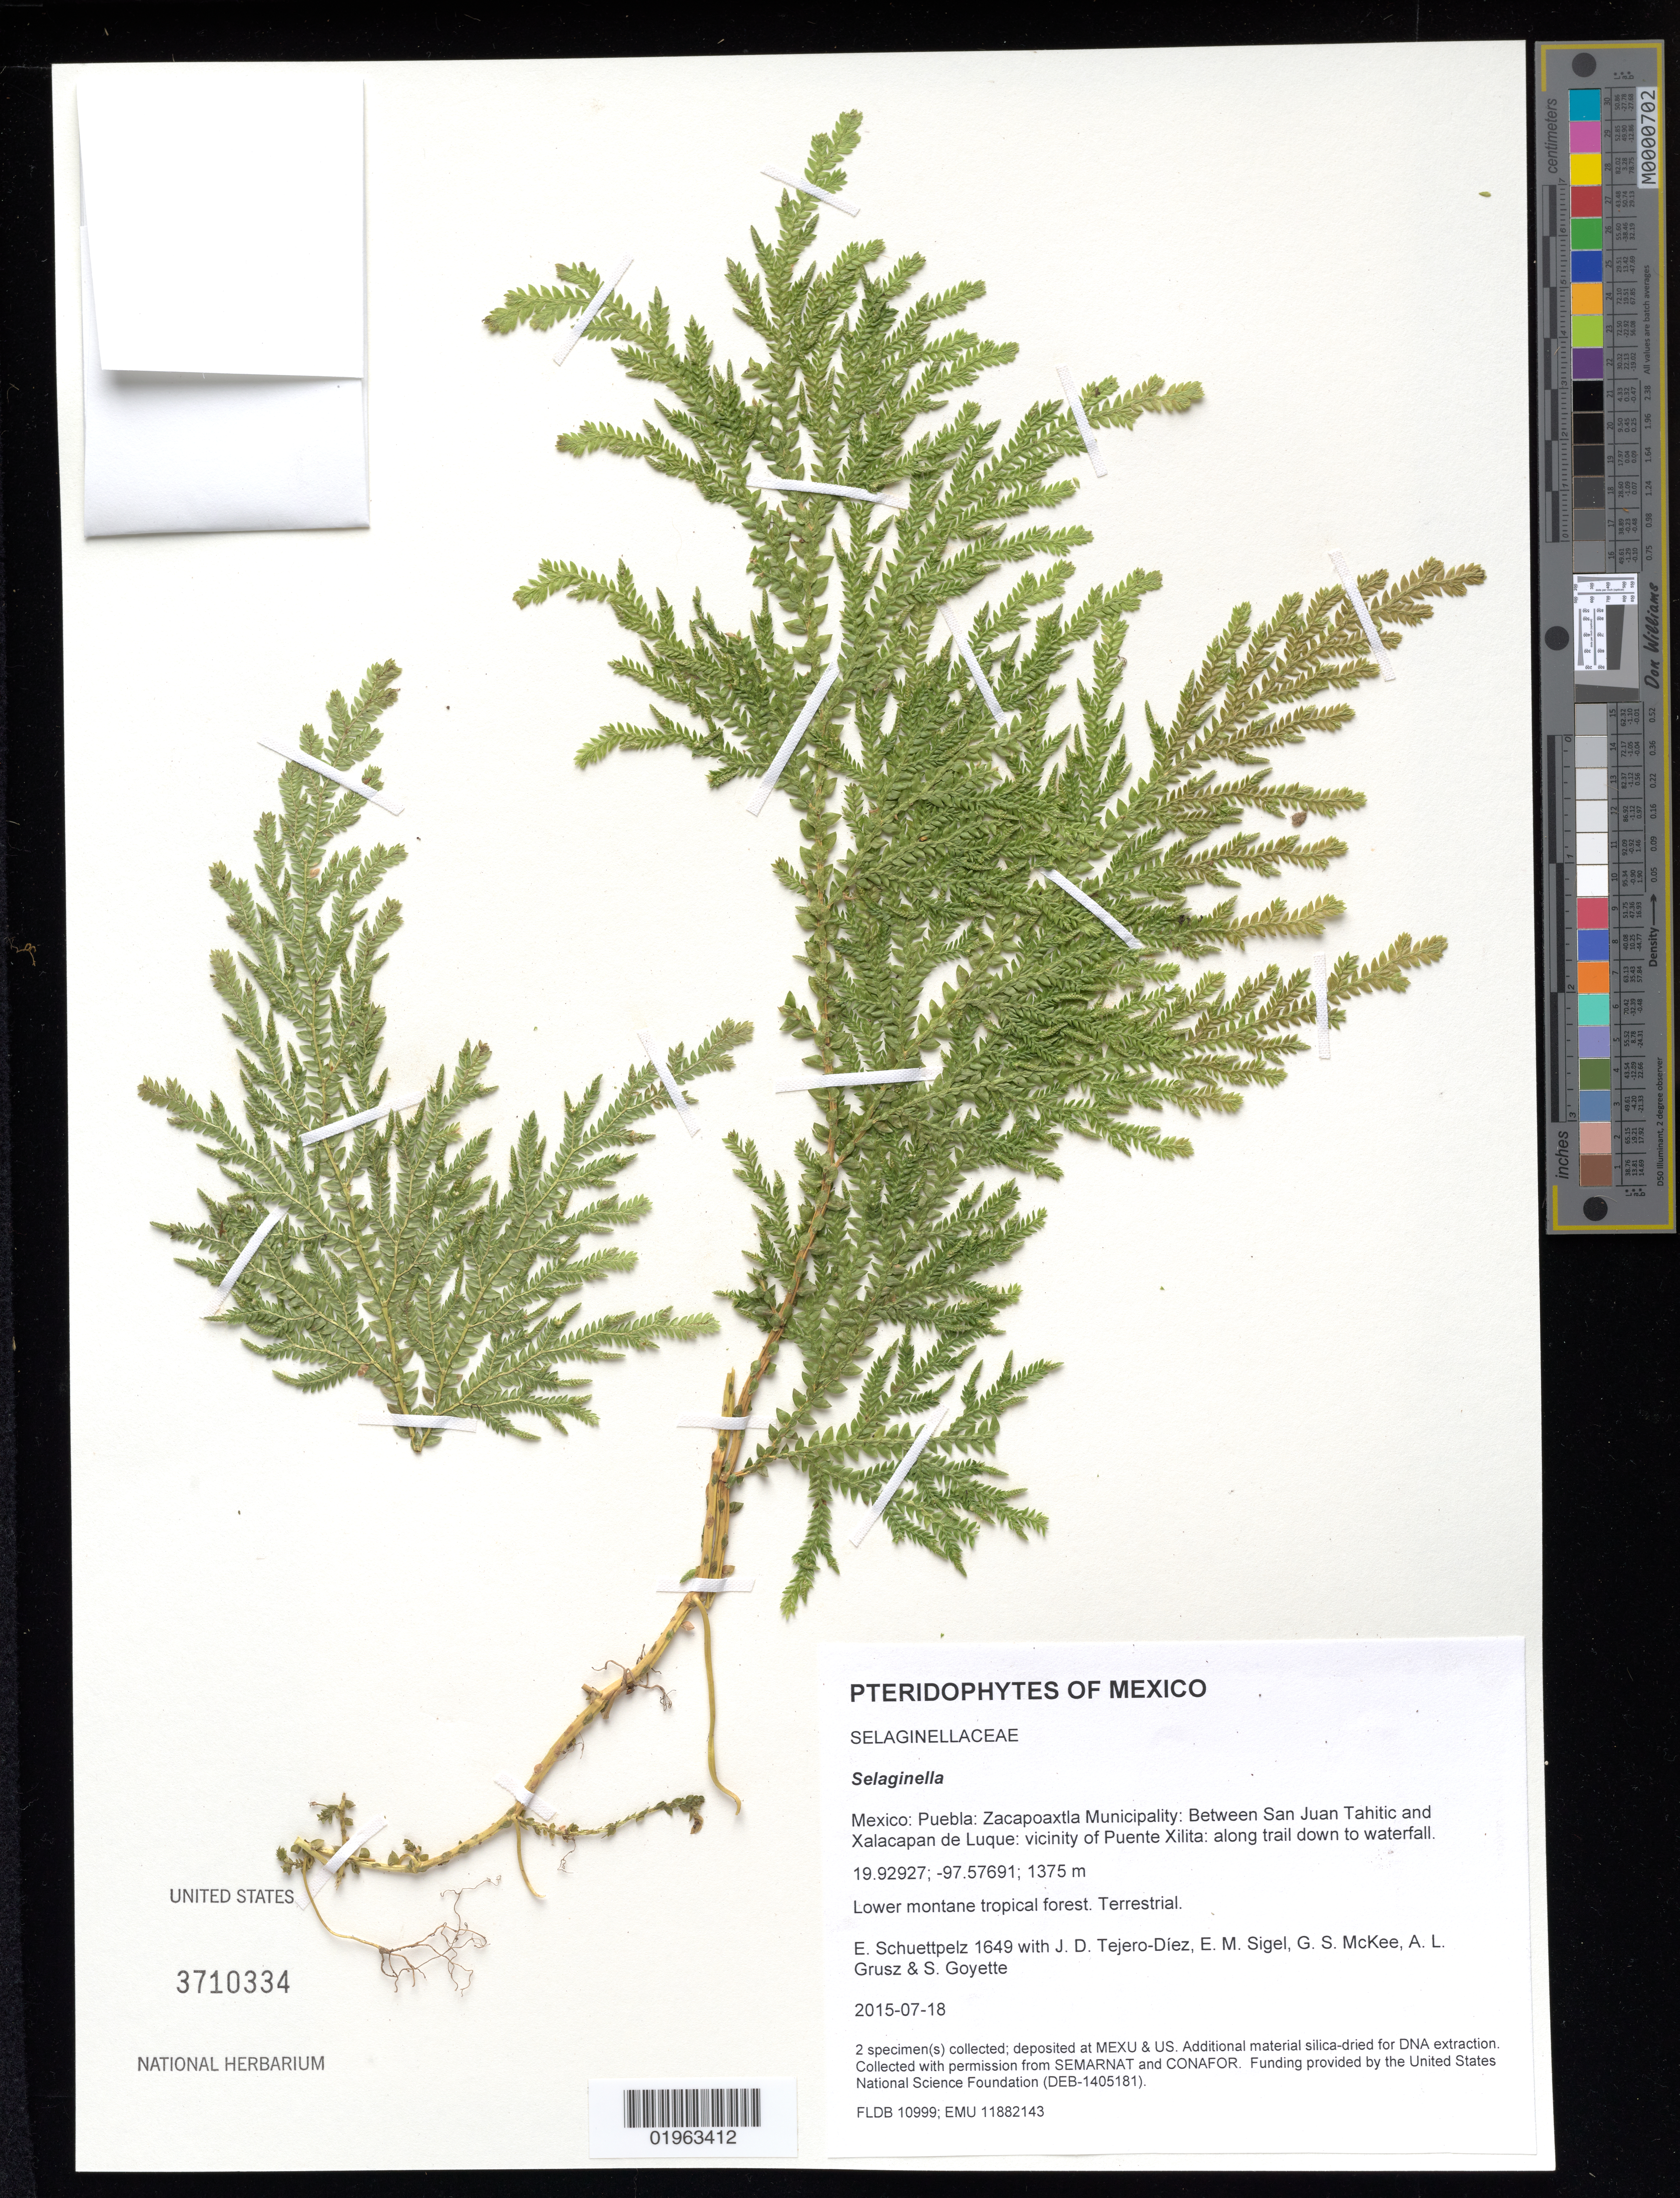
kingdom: Plantae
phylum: Tracheophyta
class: Lycopodiopsida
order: Selaginellales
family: Selaginellaceae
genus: Selaginella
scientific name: Selaginella sp.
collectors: E. Schuettpelz, D. Tejero-Díez, E. M. Sigel, G. S. McKee & A. Grusz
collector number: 1649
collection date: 2015-07-18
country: Mexico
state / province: Puebla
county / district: Zacapoaxtla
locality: Between San Juan Tahitic and Xalacapan de Luque: vicinity of Puente Xilita: along trail down to waterfall.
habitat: Lower montane tropical forest.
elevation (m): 1375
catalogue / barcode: US 3710334